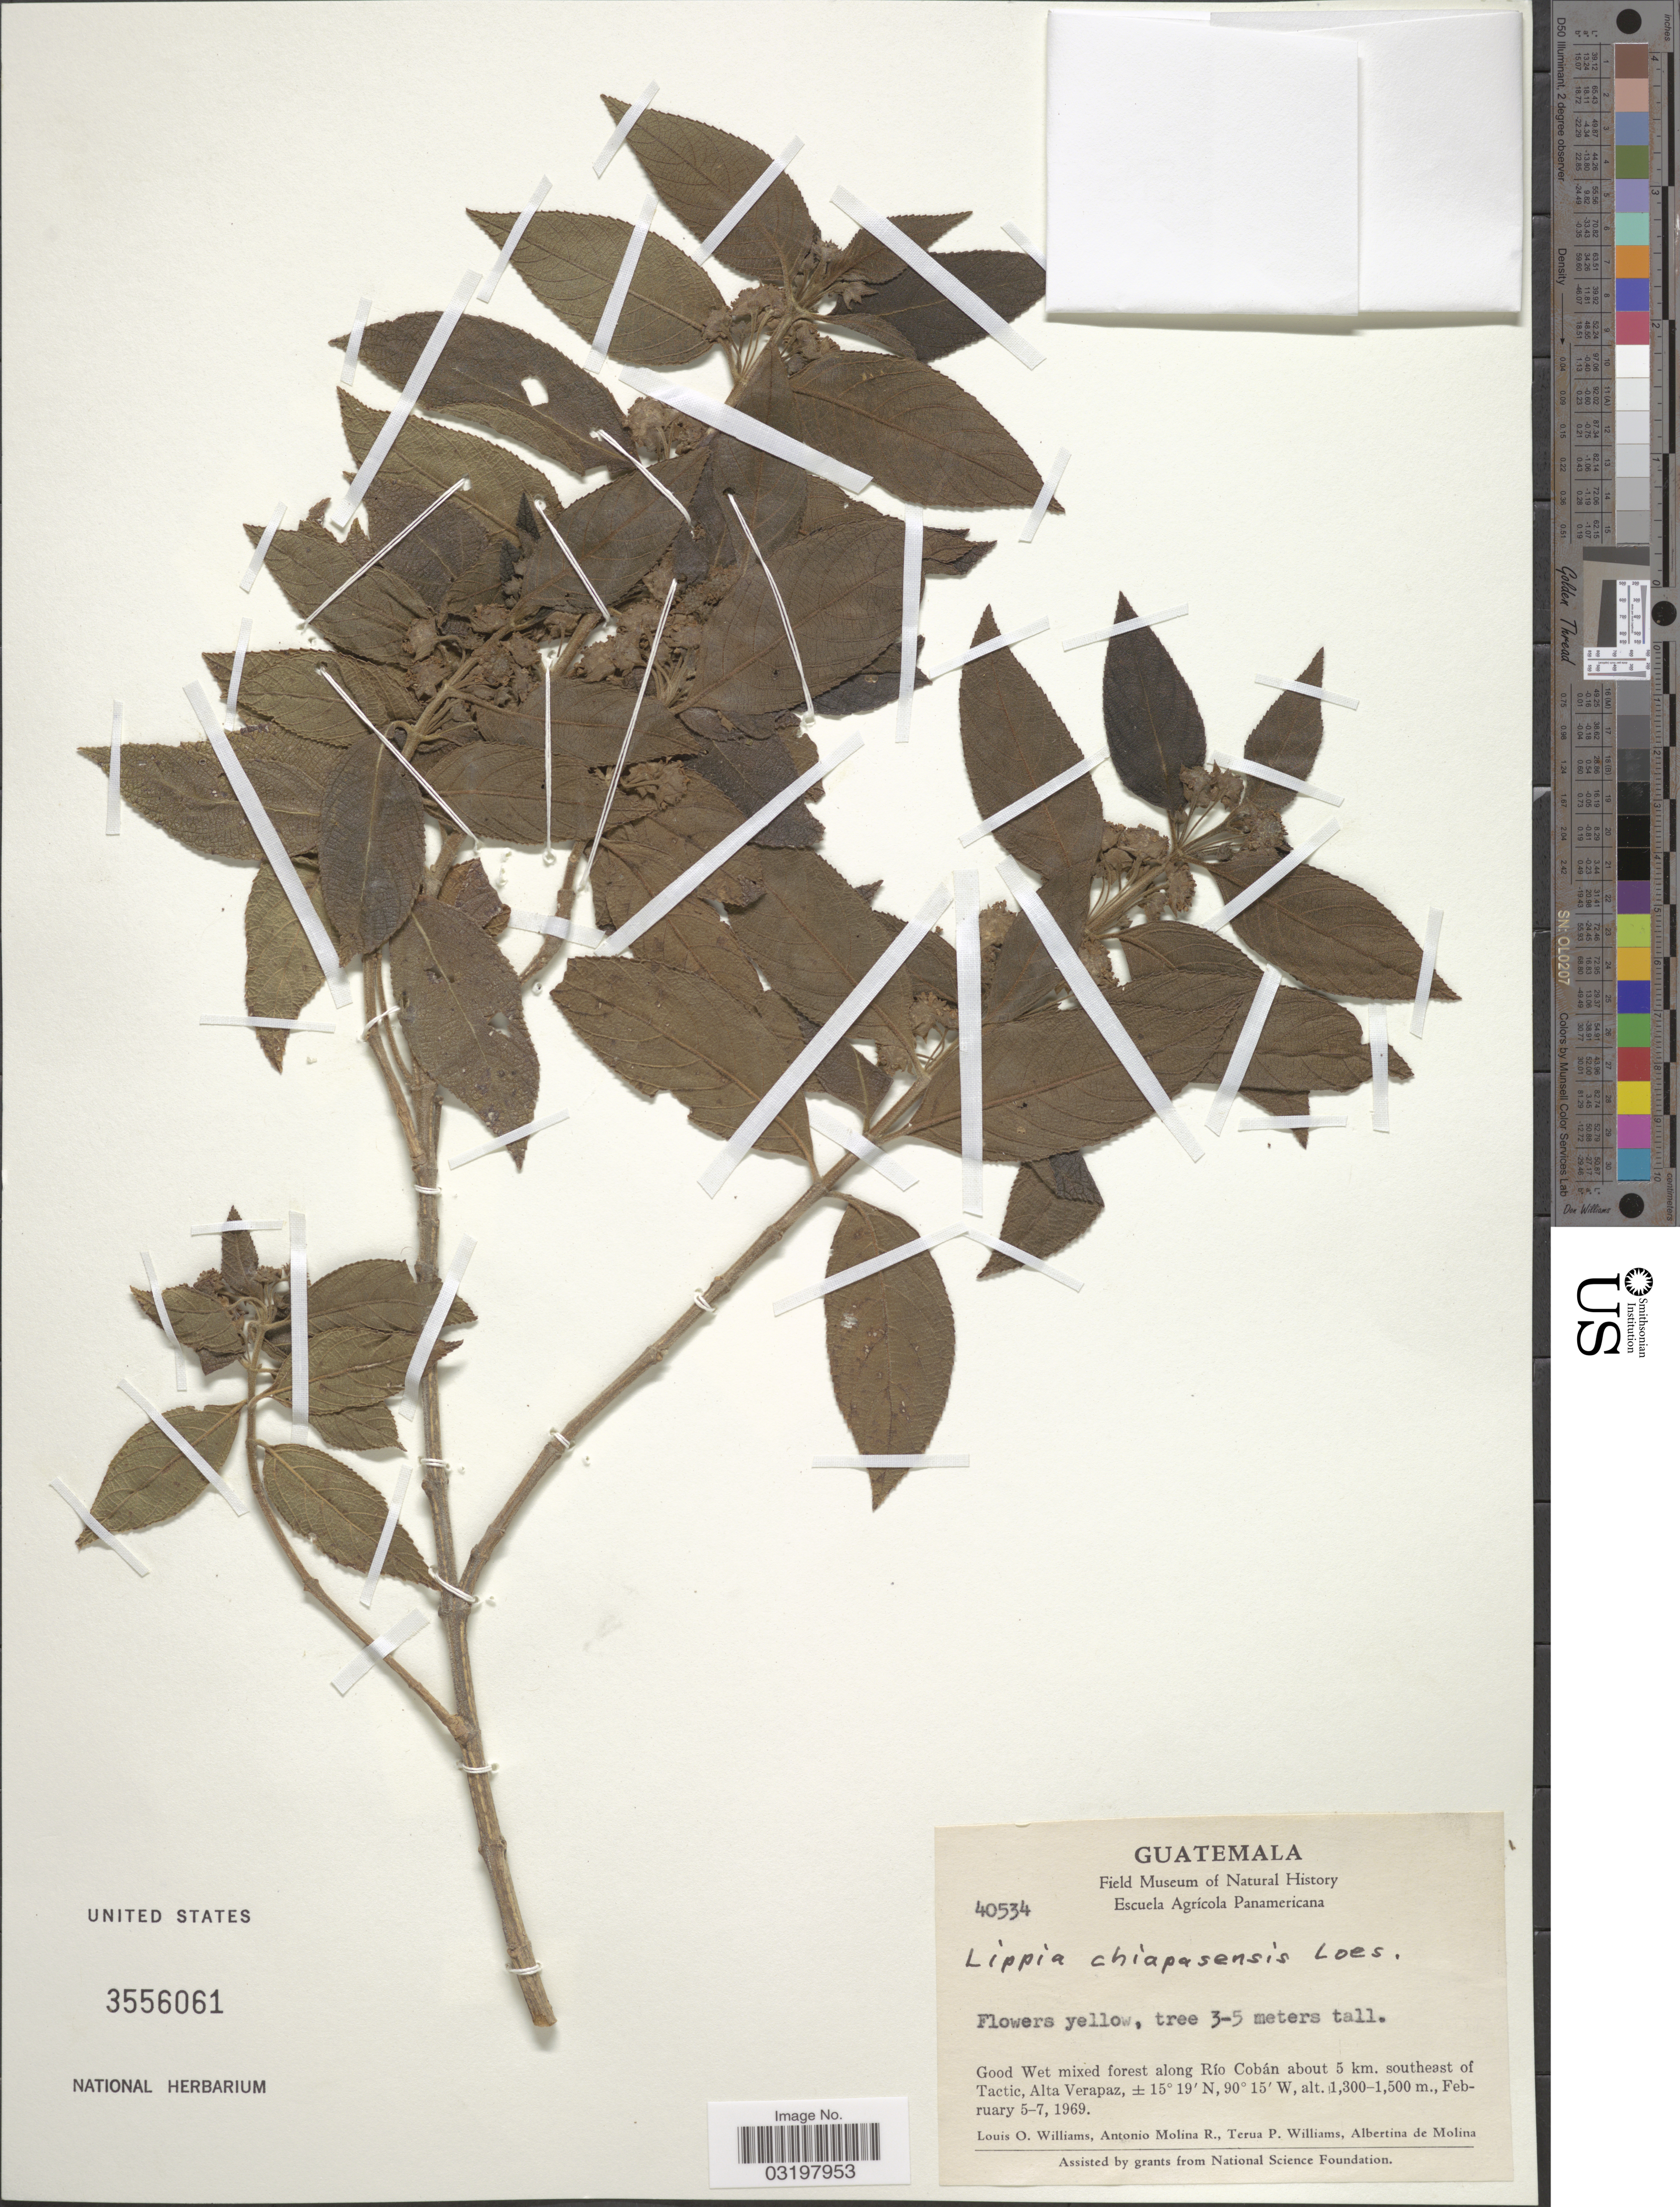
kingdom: Plantae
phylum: Tracheophyta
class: Magnoliopsida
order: Lamiales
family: Verbenaceae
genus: Lippia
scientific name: Lippia chiapasensis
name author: Loes.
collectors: L. O. Williams, A. Molina R., T. Williams & A. R. Molina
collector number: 40534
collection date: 1969-02-05/1969-02-07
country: Guatemala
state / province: Alta Verapaz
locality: Good Wet mixed forest along Río Cobán about 5 km. southeast of Tactic, Alta Verapaz.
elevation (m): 1300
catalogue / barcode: US 3556061